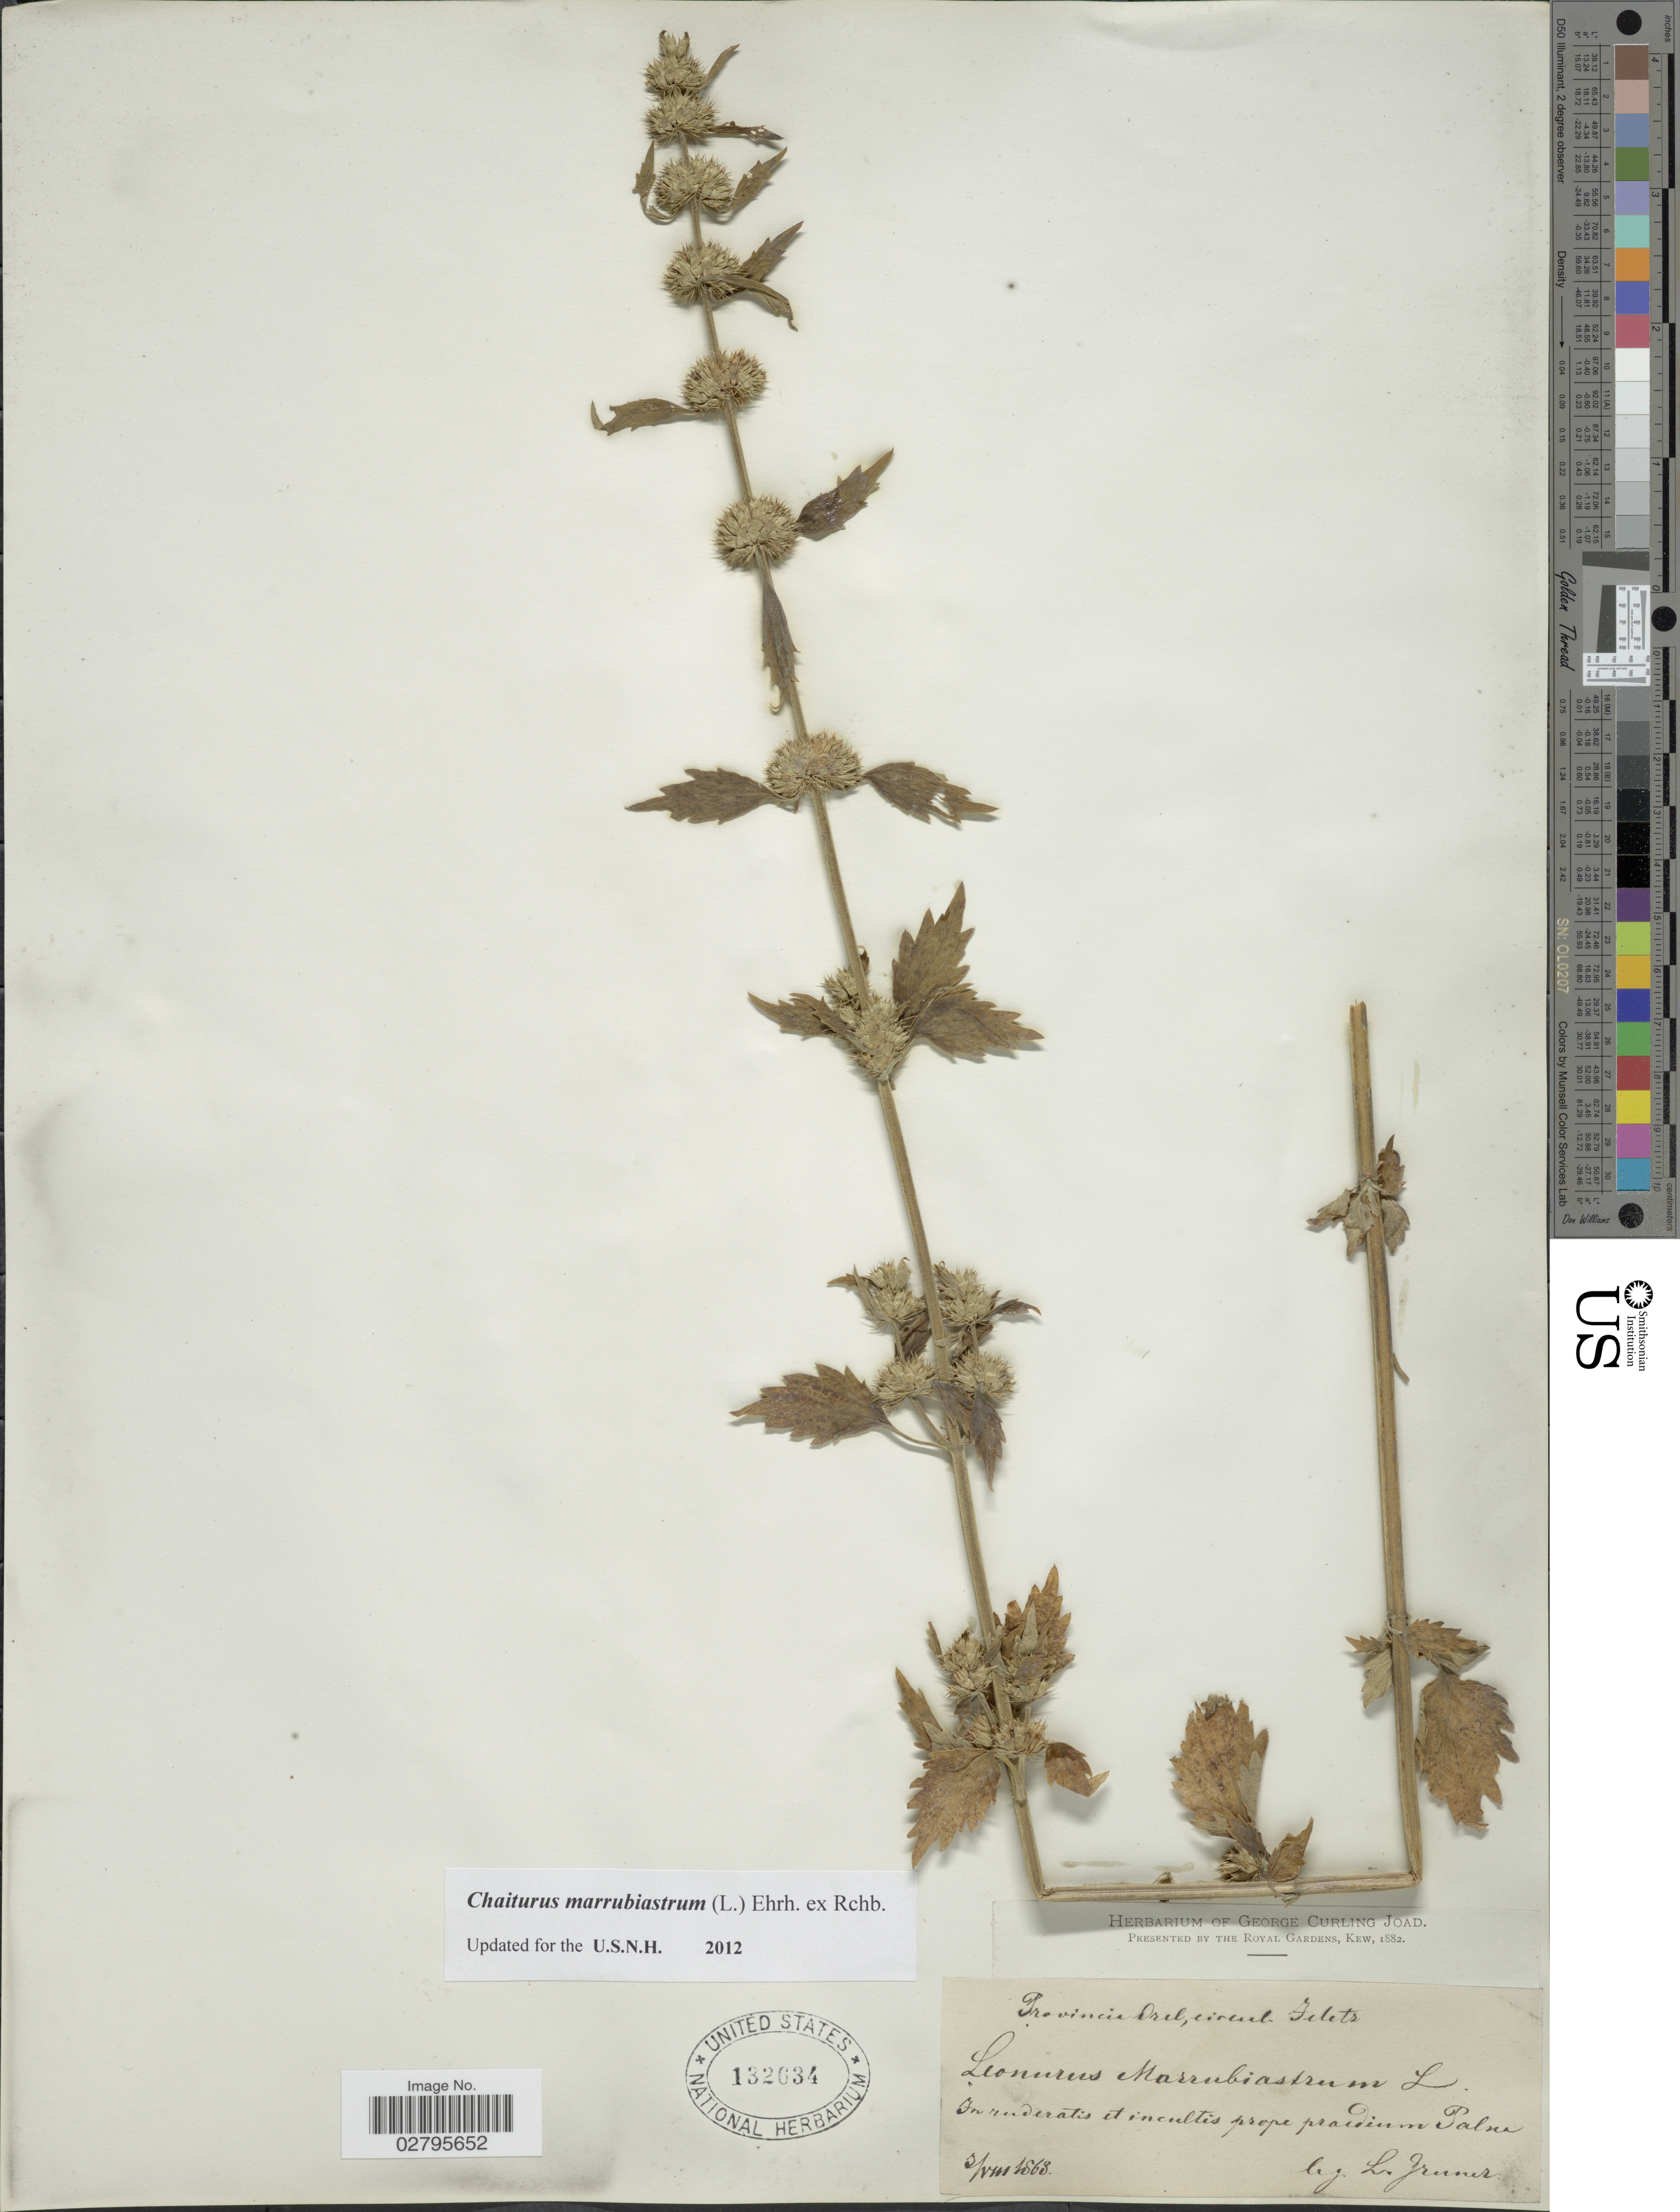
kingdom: Plantae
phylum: Tracheophyta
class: Magnoliopsida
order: Lamiales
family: Lamiaceae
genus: Chaiturus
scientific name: Chaiturus marrubiastrum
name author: (L.) Rchb.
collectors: L. Grunner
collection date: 1868-08-03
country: Russian Federation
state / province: Lipetsk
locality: Provincia Orel, circul Yelets, In runderatis et incultis prope pradium Palna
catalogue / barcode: US 132634